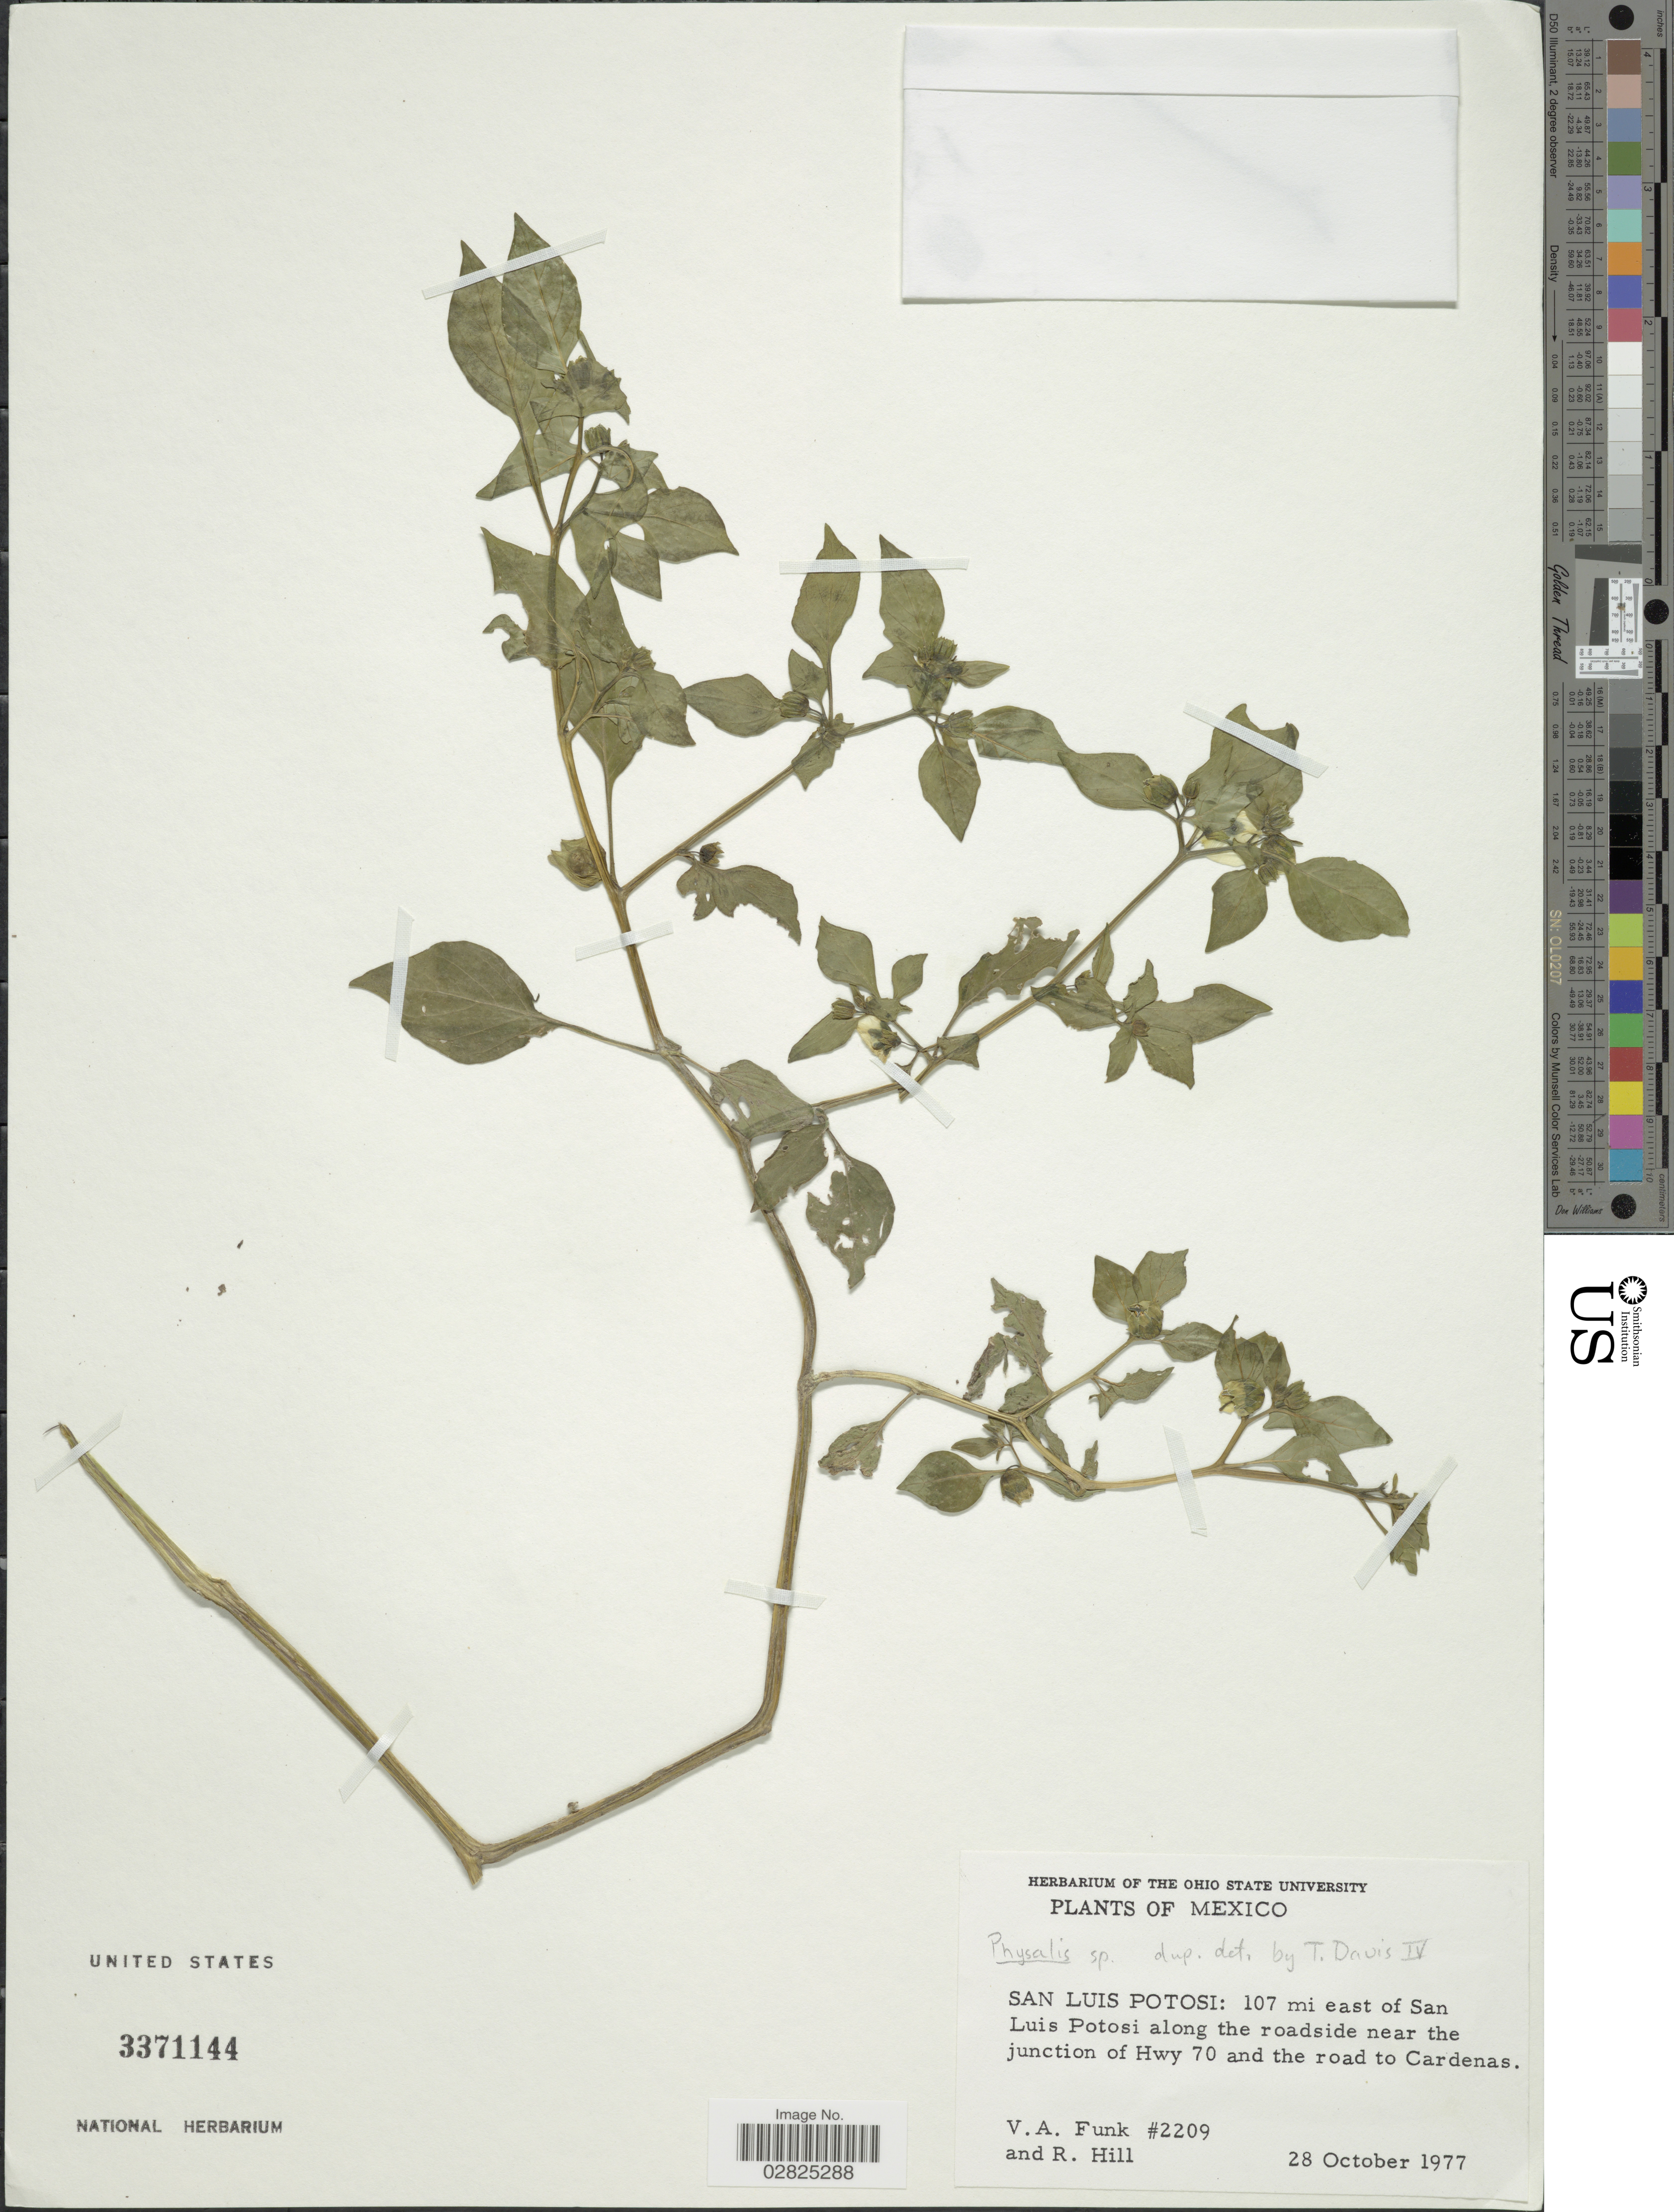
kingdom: Plantae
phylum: Tracheophyta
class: Magnoliopsida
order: Solanales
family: Solanaceae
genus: Physalis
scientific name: Physalis sp.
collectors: V. Funk & R. Hill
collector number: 2209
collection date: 1977-10-28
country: Mexico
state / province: San Luis Potosí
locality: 107 mi east of San Luis Potosi along the roadside near the junction of Hwy 70 and the road to Cardenas.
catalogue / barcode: US 3371144